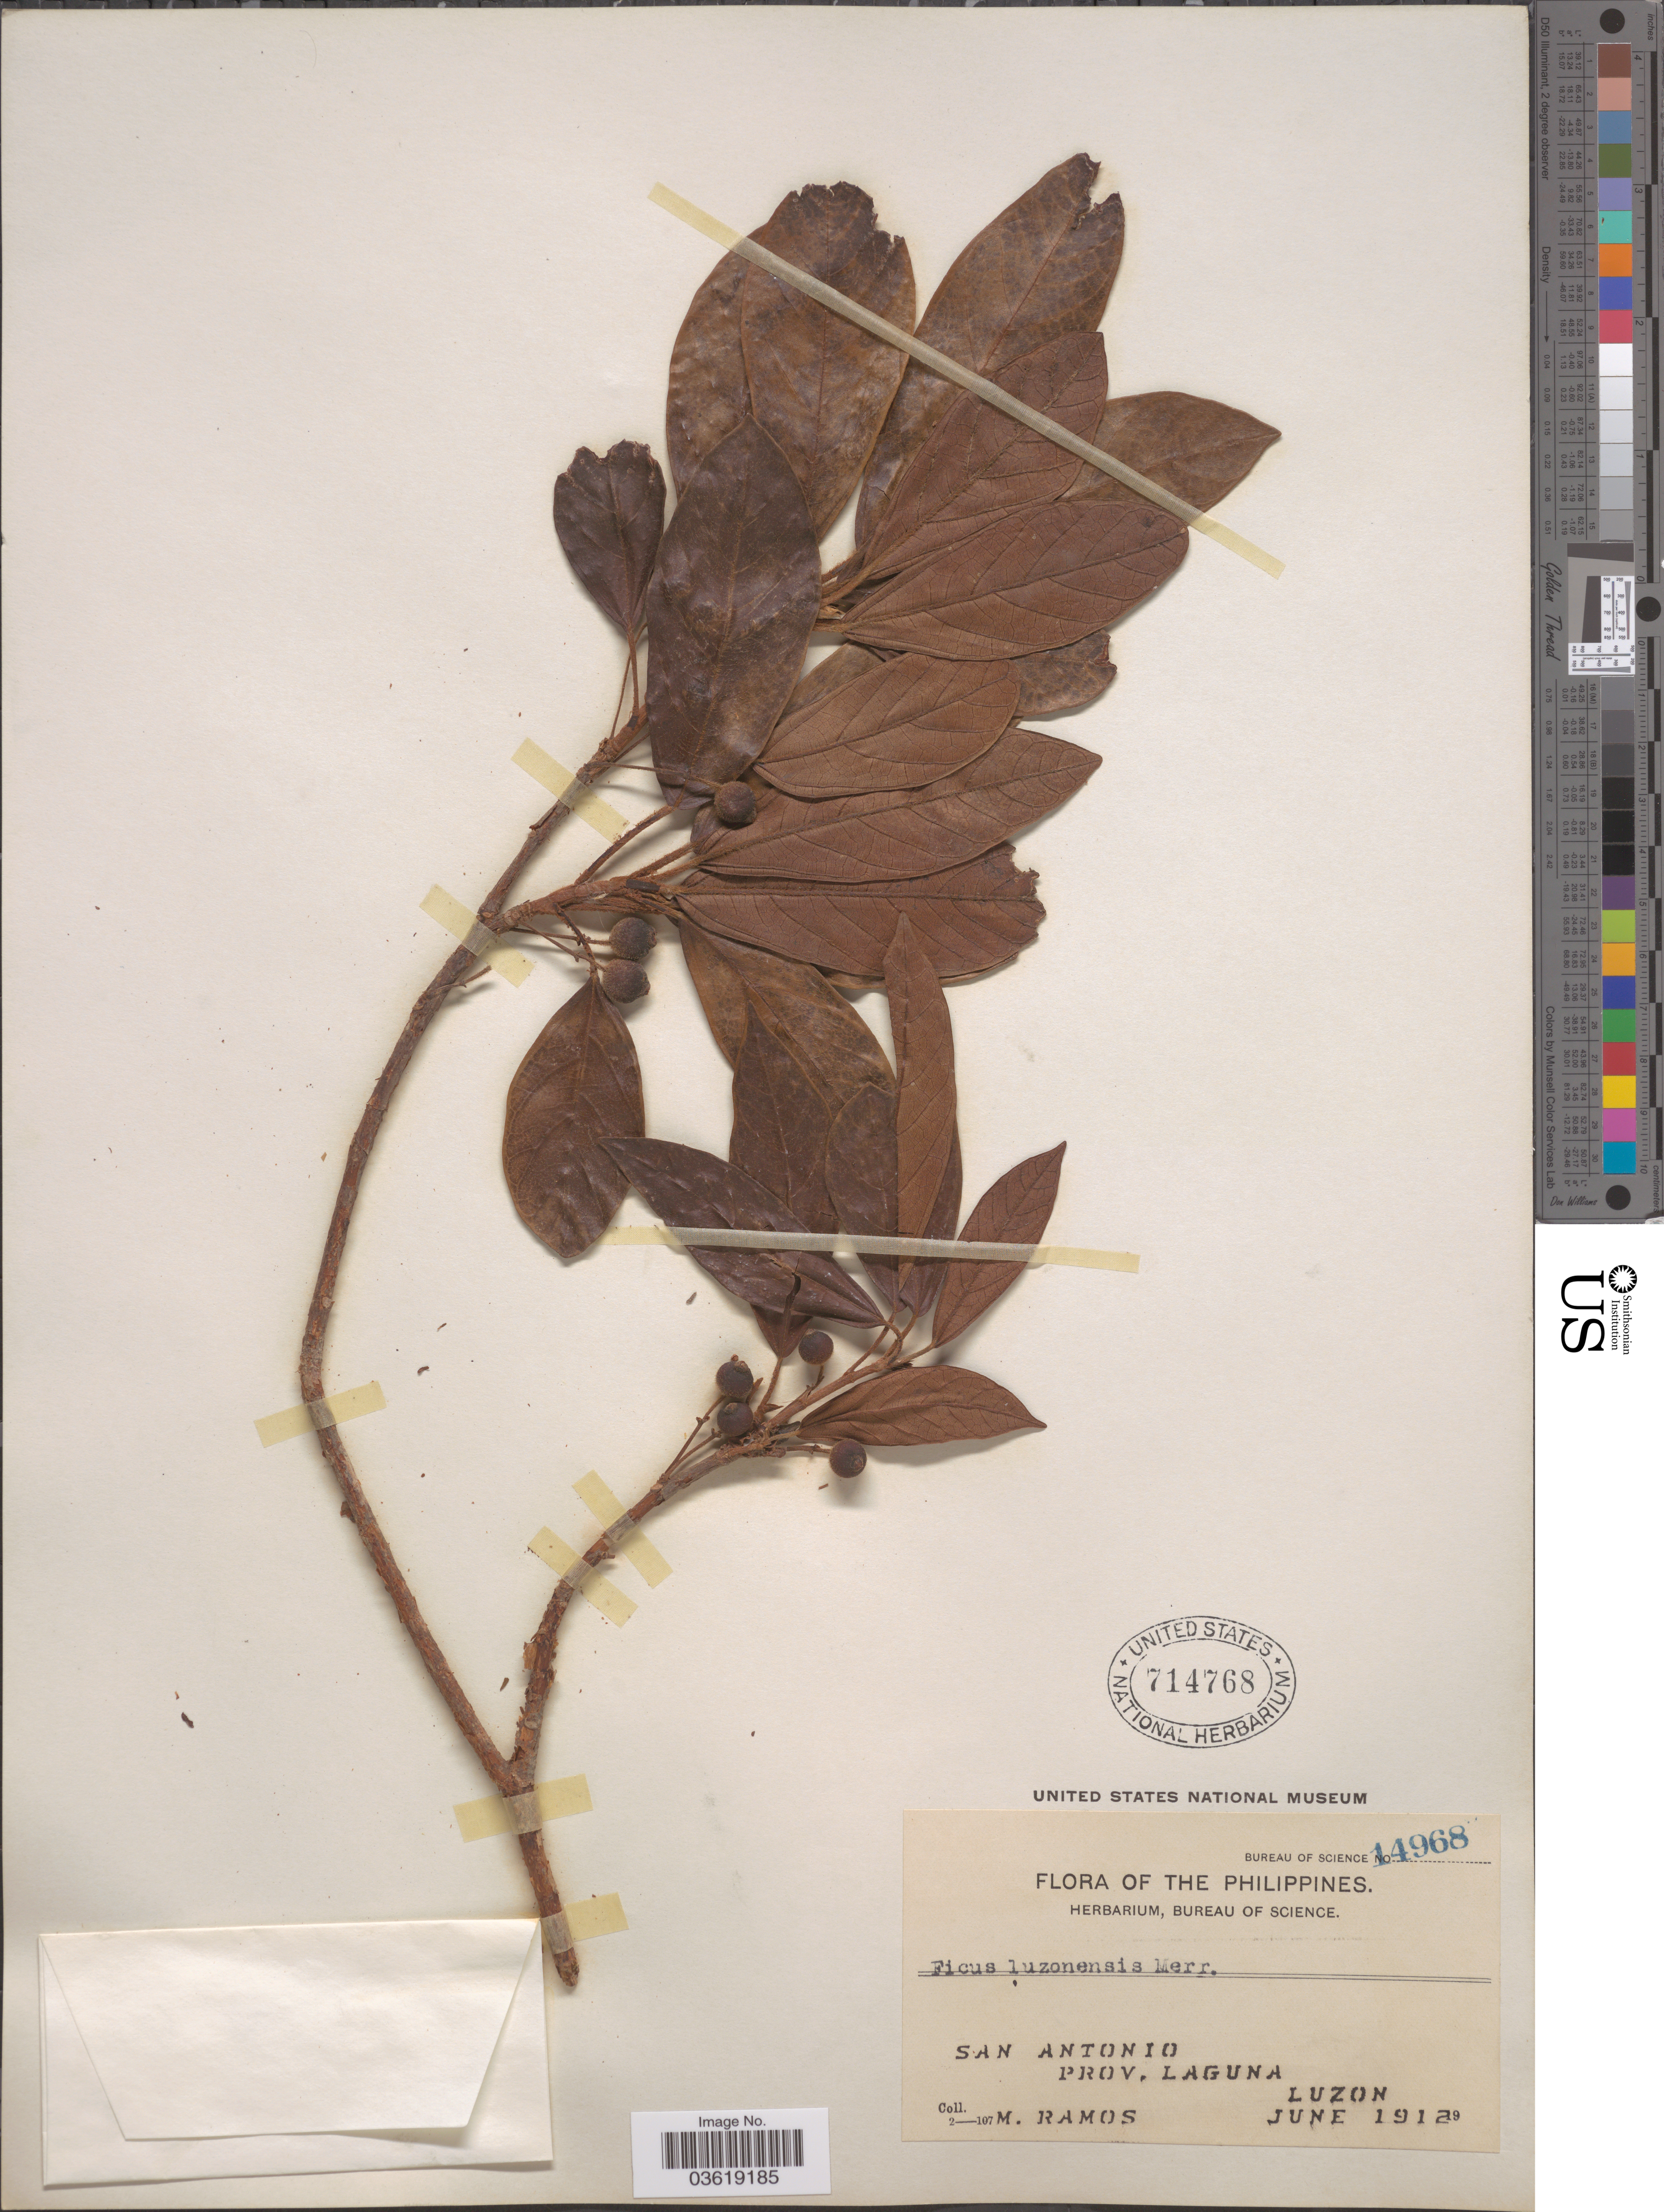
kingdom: Plantae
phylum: Tracheophyta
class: Magnoliopsida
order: Rosales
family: Moraceae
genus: Ficus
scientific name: Ficus luzonensis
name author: Merr.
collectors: M. Ramos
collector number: Bureau of Science 14968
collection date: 1912-06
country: Philippines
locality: San Antonio. Prov. Laguna, Luzon.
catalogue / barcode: US 714768